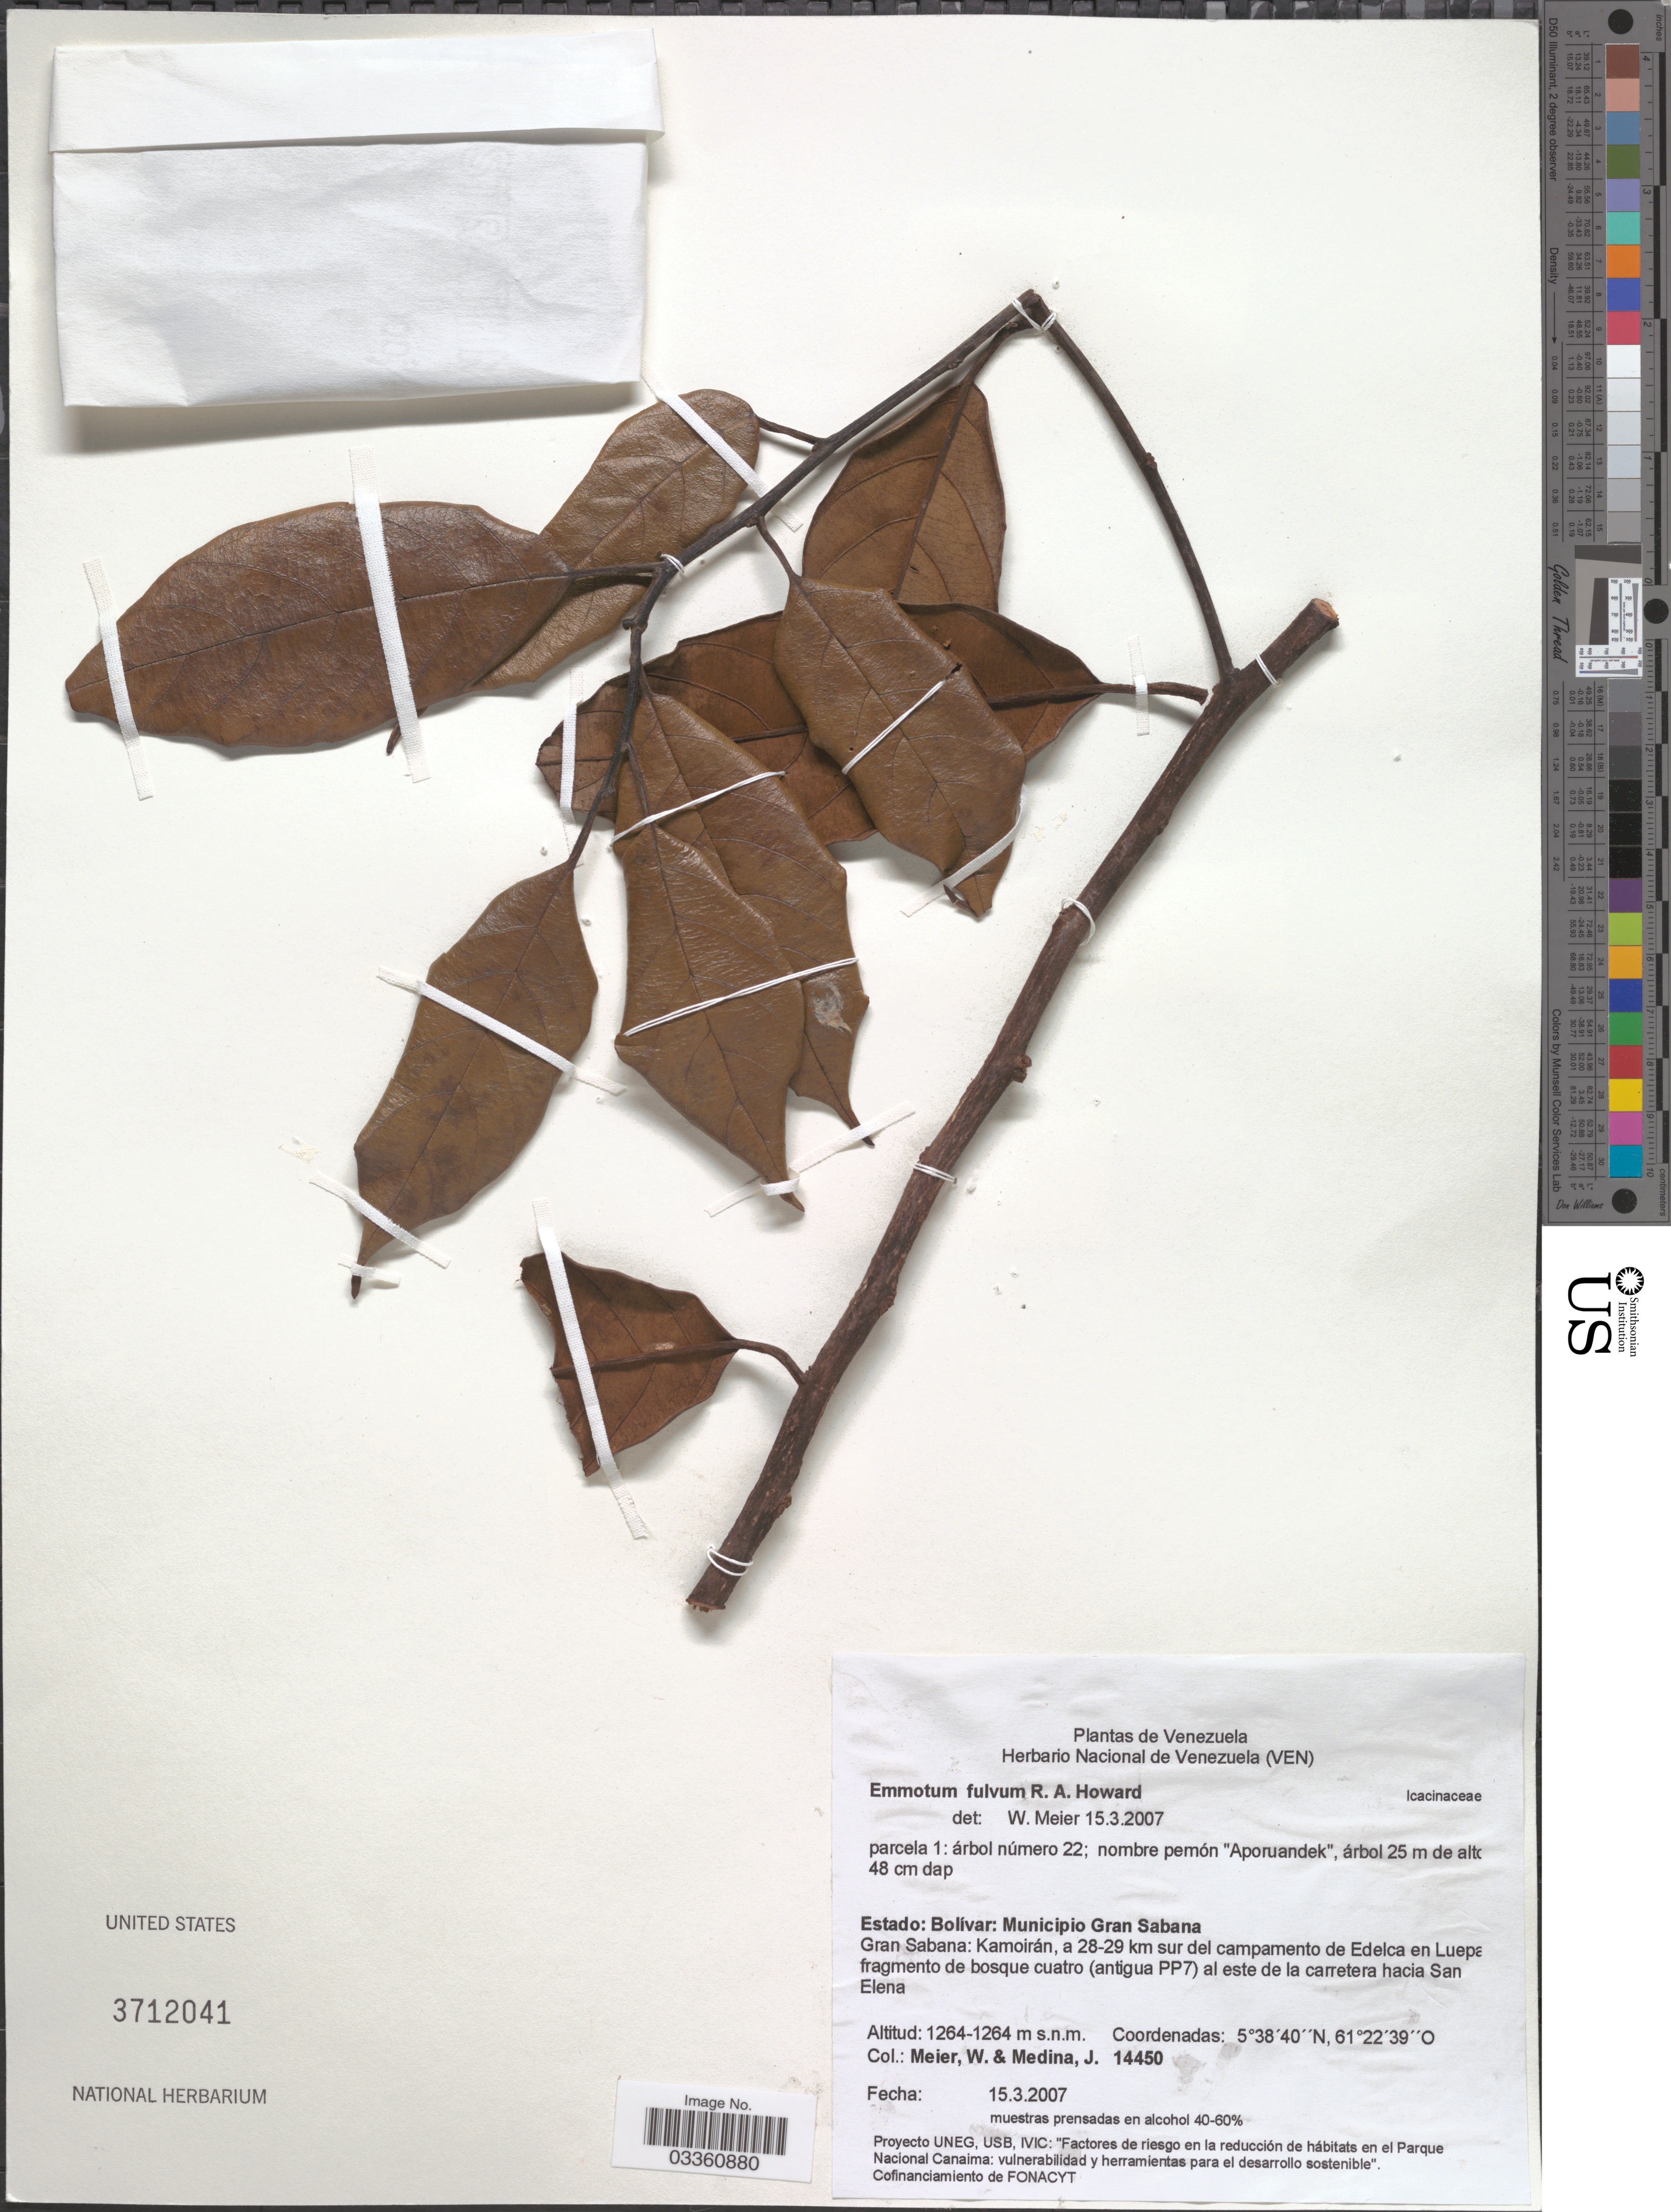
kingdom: Plantae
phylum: Tracheophyta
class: Magnoliopsida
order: Metteniusales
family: Metteniusaceae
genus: Emmotum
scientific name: Emmotum fulvum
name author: R.A. Howard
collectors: W. Meier & J. Medina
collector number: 14450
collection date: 2007-03-15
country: Venezuela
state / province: Bolivar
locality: Municipio Gran Sabana. Gran Sabana: Kamoirán, a 28-29 km sur del campamento de Edelca en Luepa fragmento de bosque cuatro (antigua PP7) al este de la carretera hacia San Elena.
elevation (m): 1264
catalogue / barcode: US 3712041